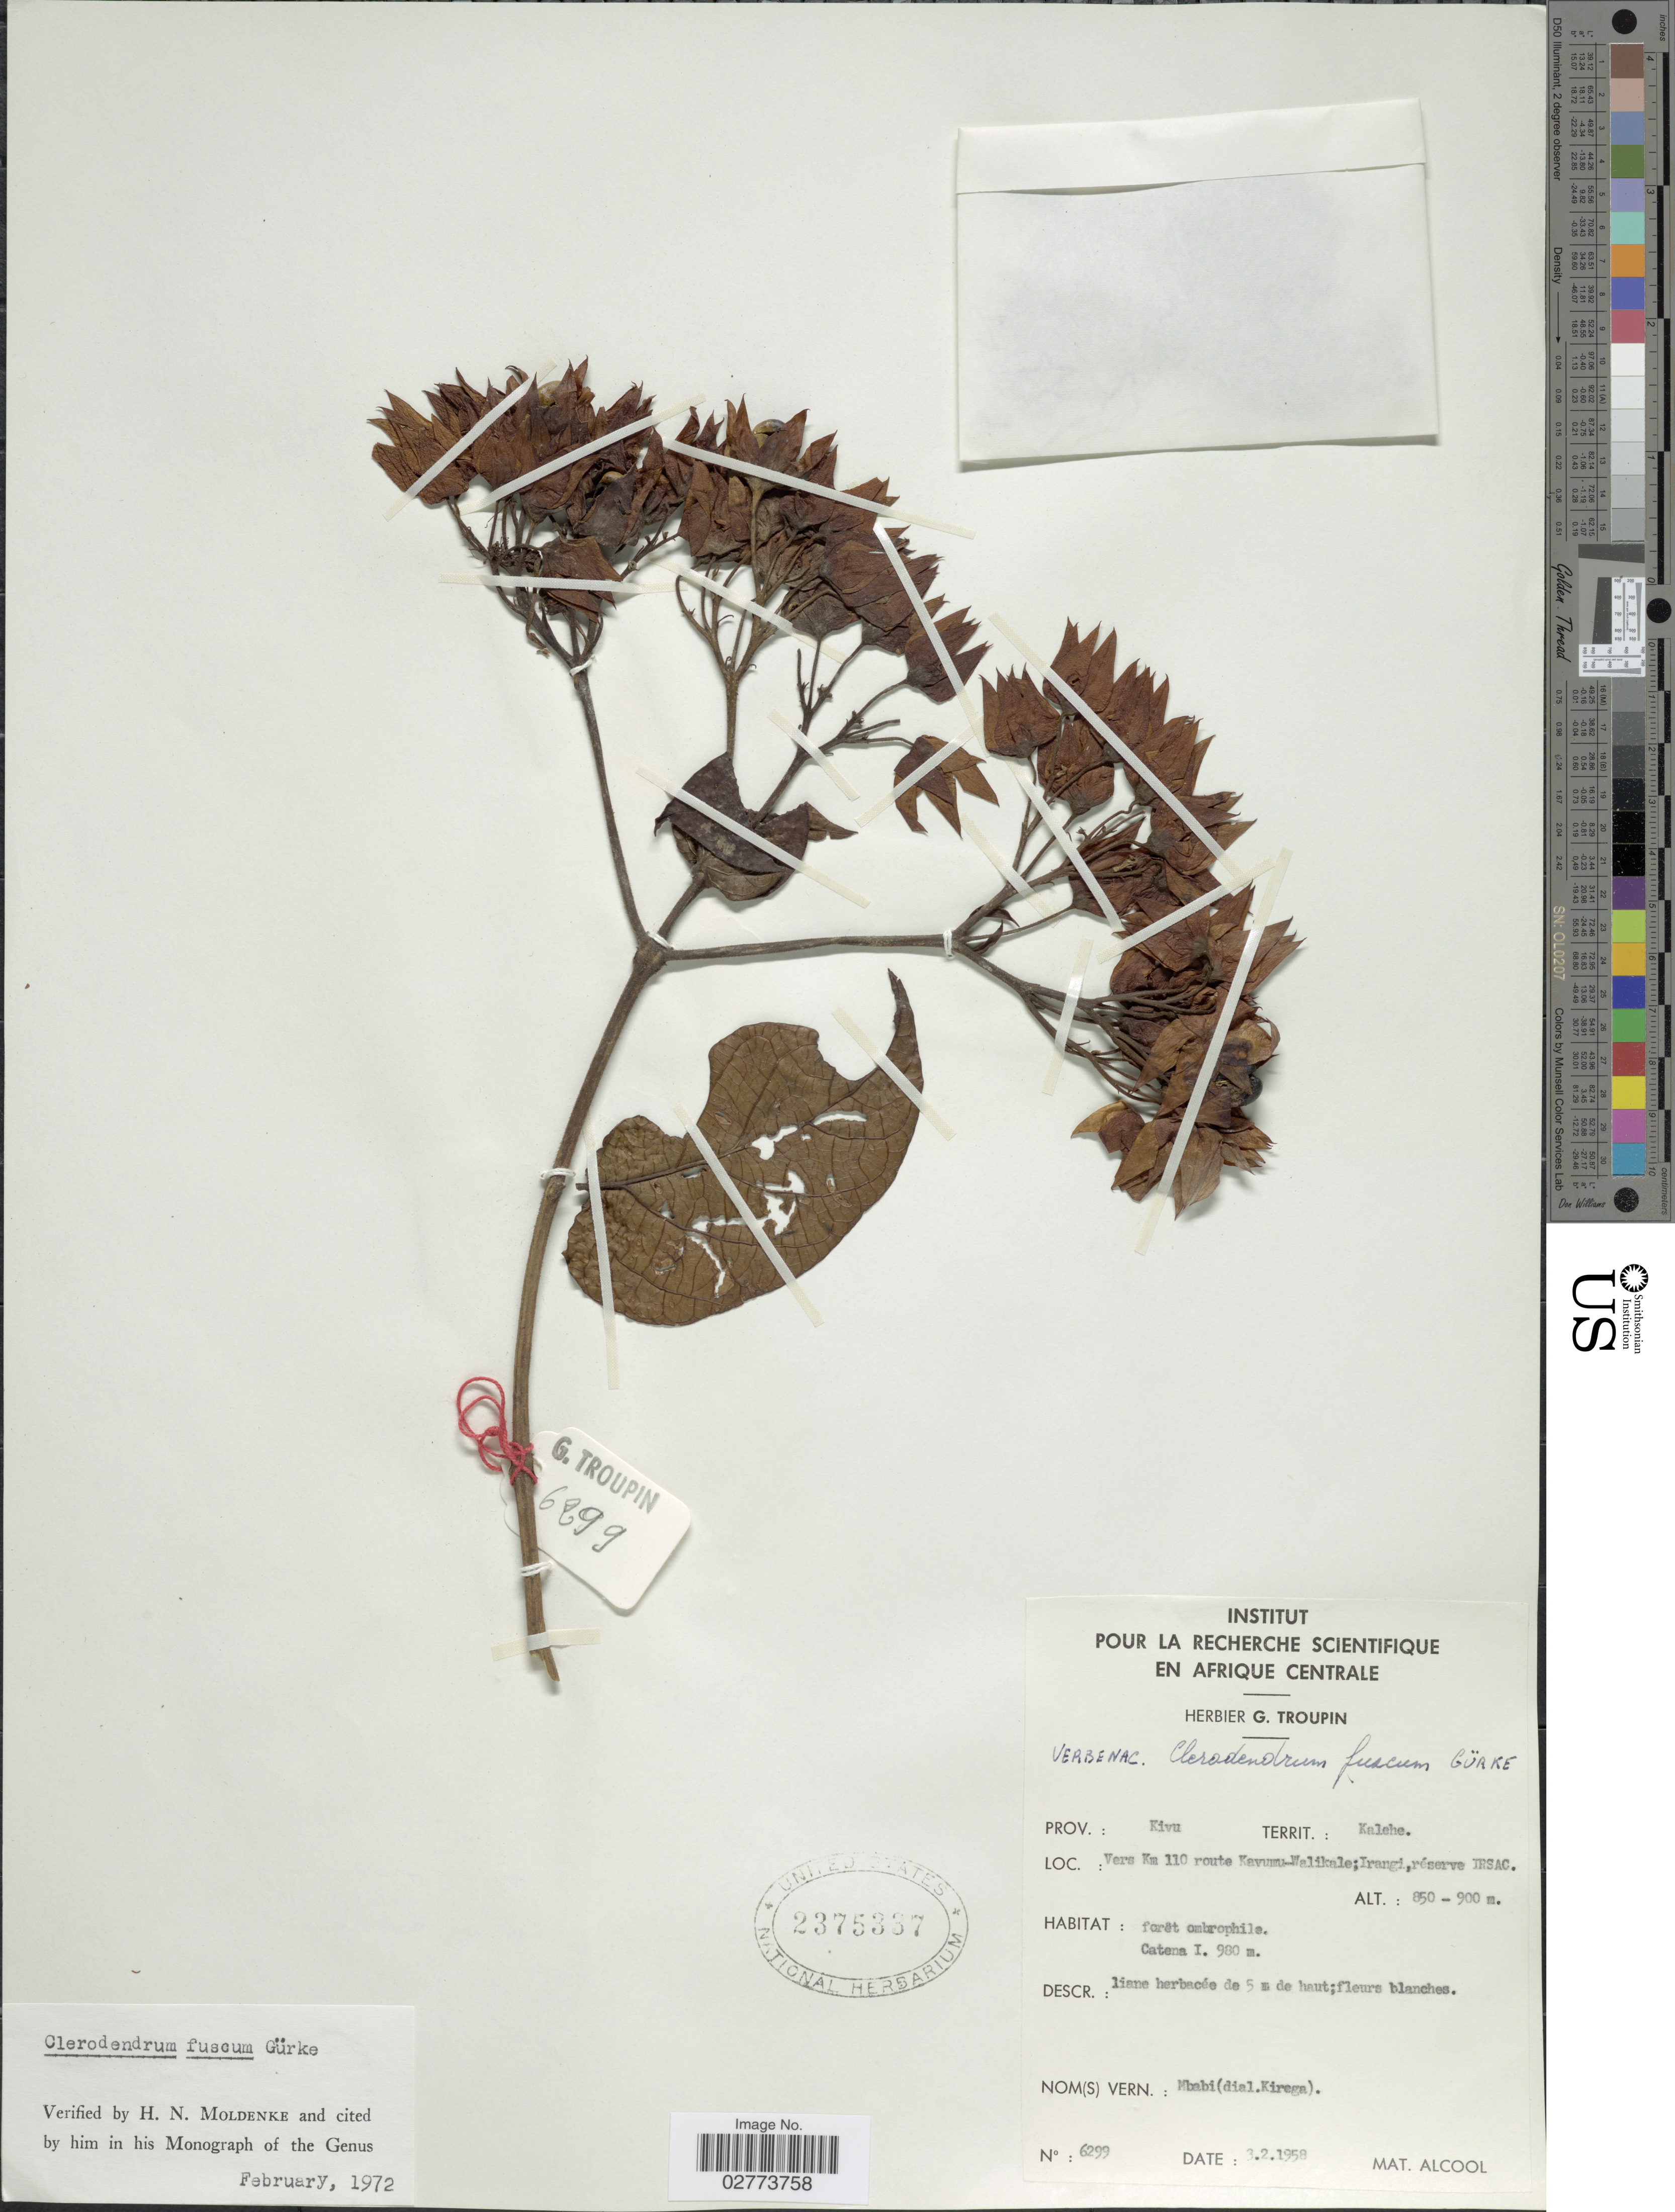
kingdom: Plantae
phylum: Tracheophyta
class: Magnoliopsida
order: Lamiales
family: Lamiaceae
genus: Clerodendrum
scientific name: Clerodendrum fuscum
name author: Gürke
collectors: ex herb. G. Troupin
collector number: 6299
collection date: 1958-02-03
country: Congo, Democratic Republic of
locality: Prov. Kivu, Territ: Kalehe, Vers km 110 route Kavumu-Walikale; Irangi, réserve IRSAC, Catena I.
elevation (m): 850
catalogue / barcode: US 2375337